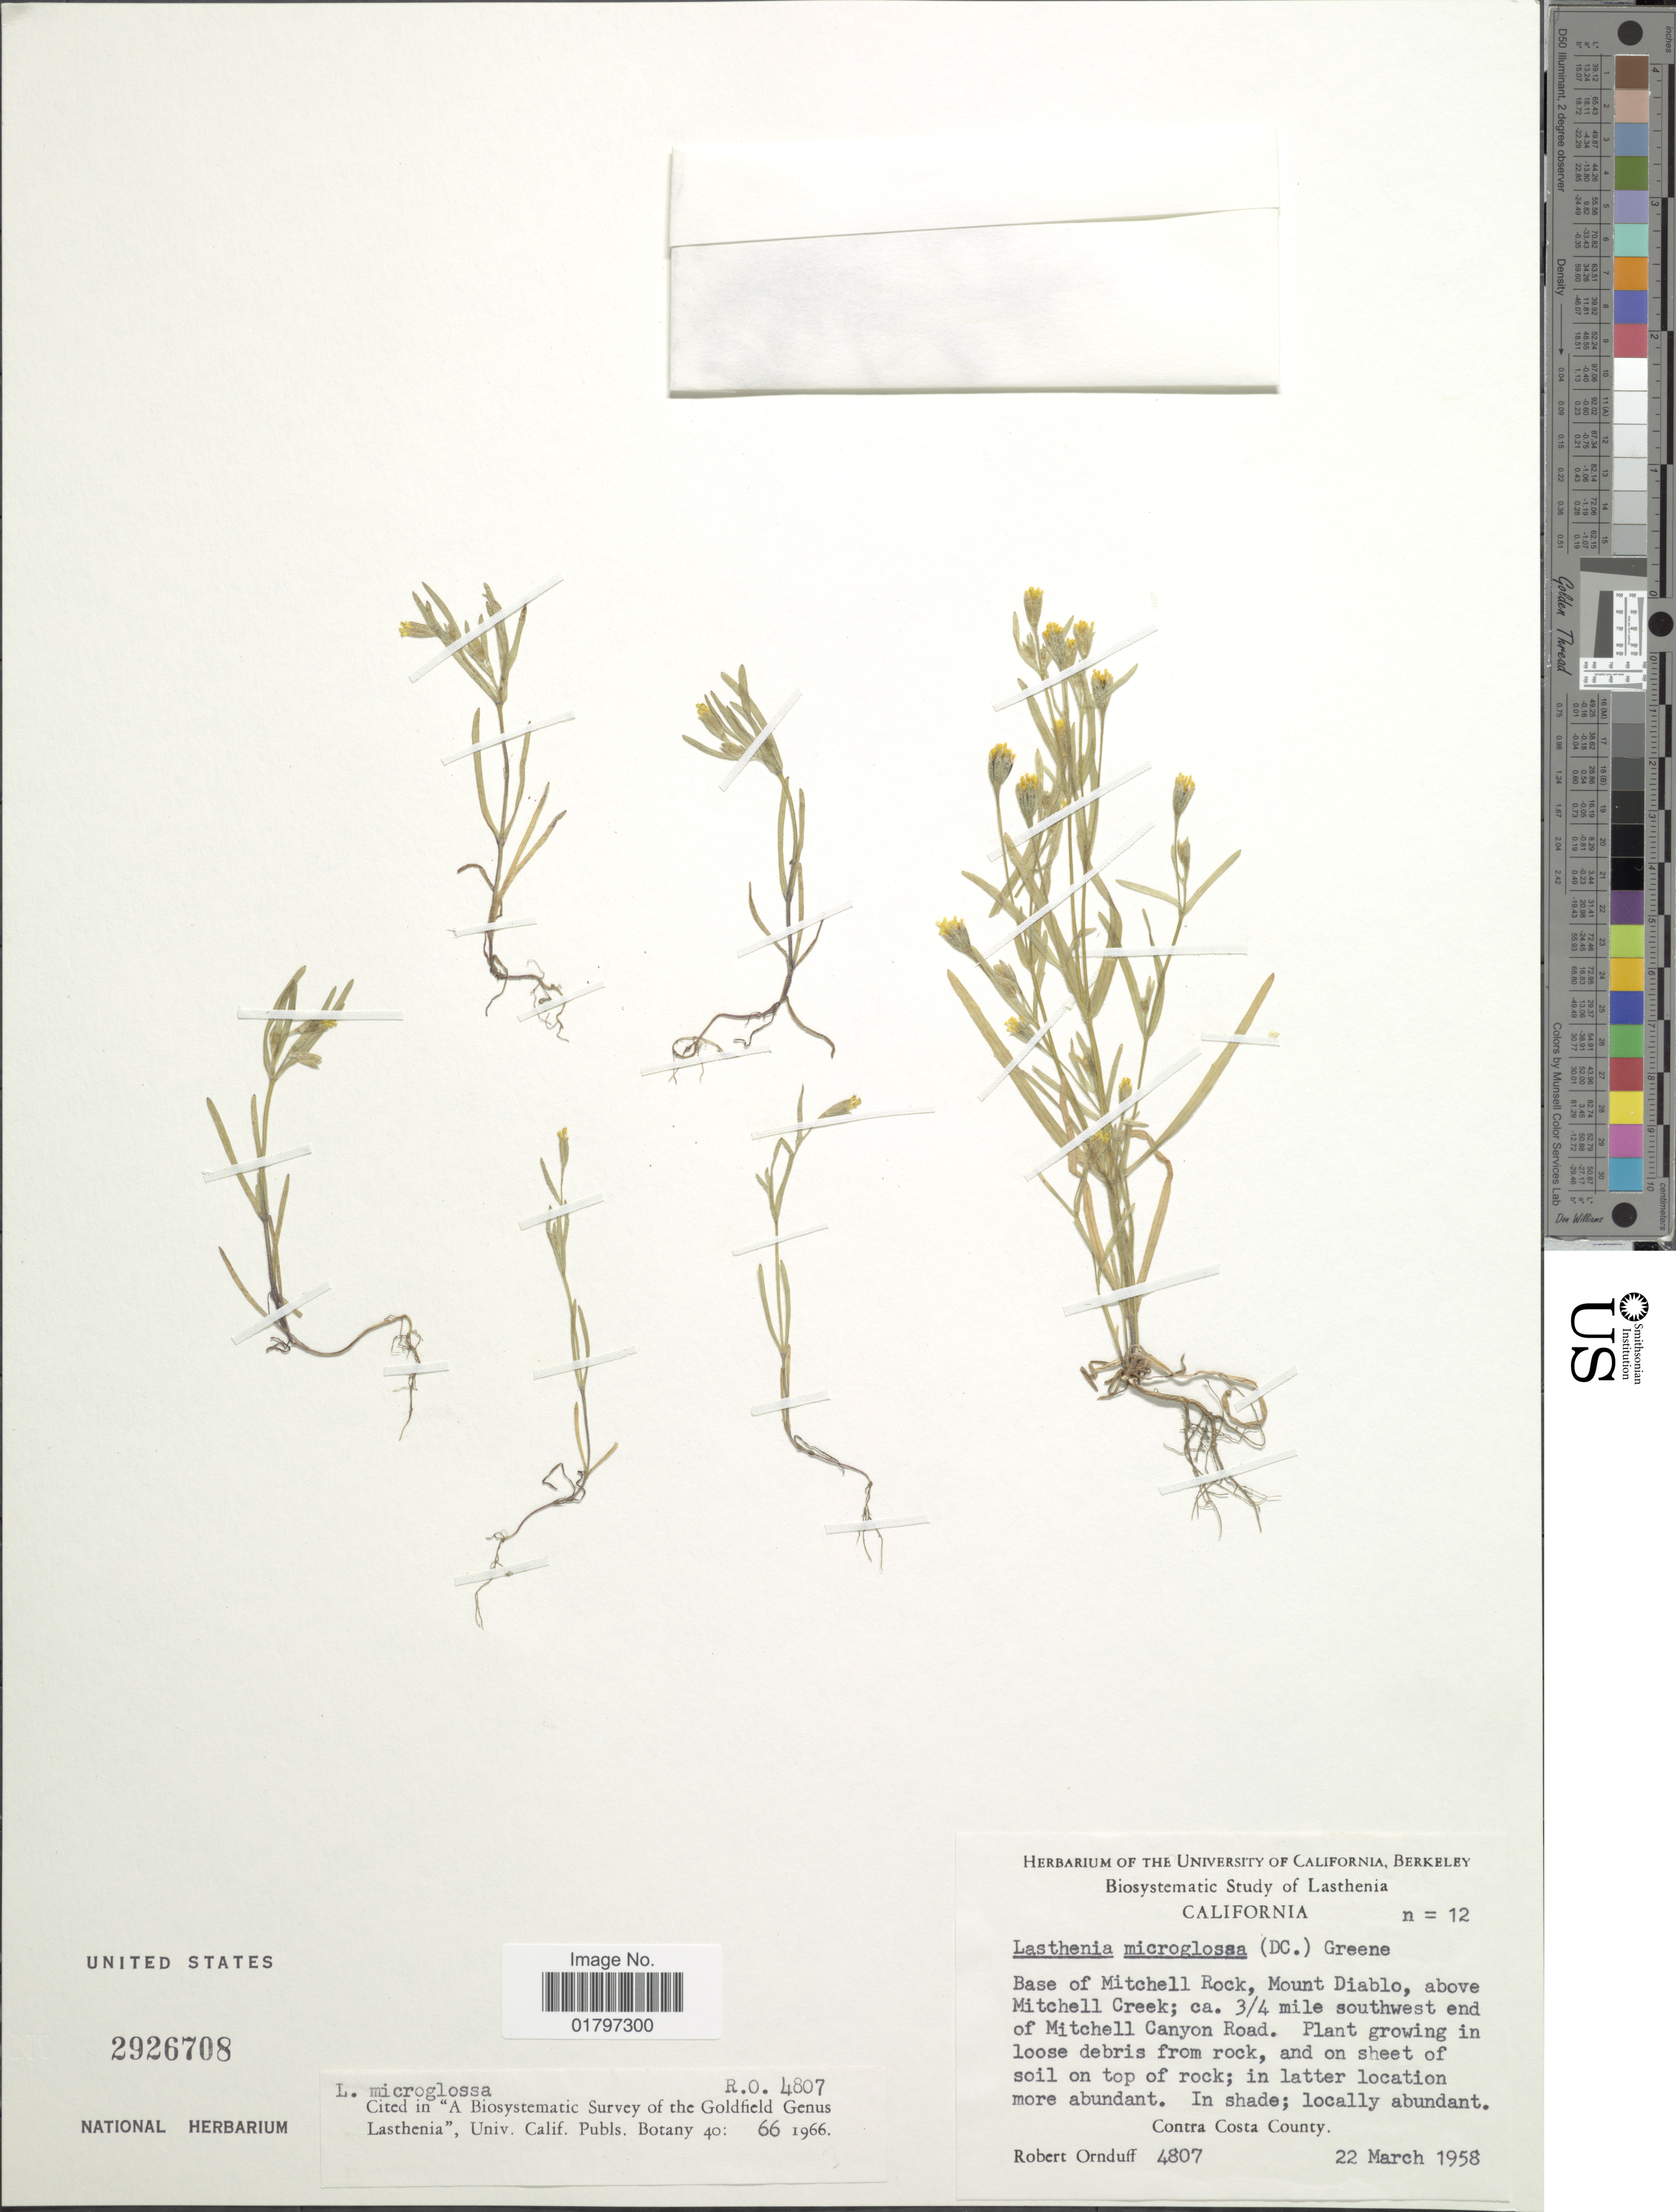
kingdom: Plantae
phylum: Tracheophyta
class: Magnoliopsida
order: Asterales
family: Asteraceae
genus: Lasthenia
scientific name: Lasthenia microglossa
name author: (DC.) Greene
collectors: R. Ornduff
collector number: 4807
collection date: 1958-03-22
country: United States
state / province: California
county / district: Contra Costa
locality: Base of Mitchell Rock, Mount Diablo, above Mitchell Creek; ca. 3/4 mile southwest end of Mitchell Canyon Road. Contra Costa County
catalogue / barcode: US 2926708